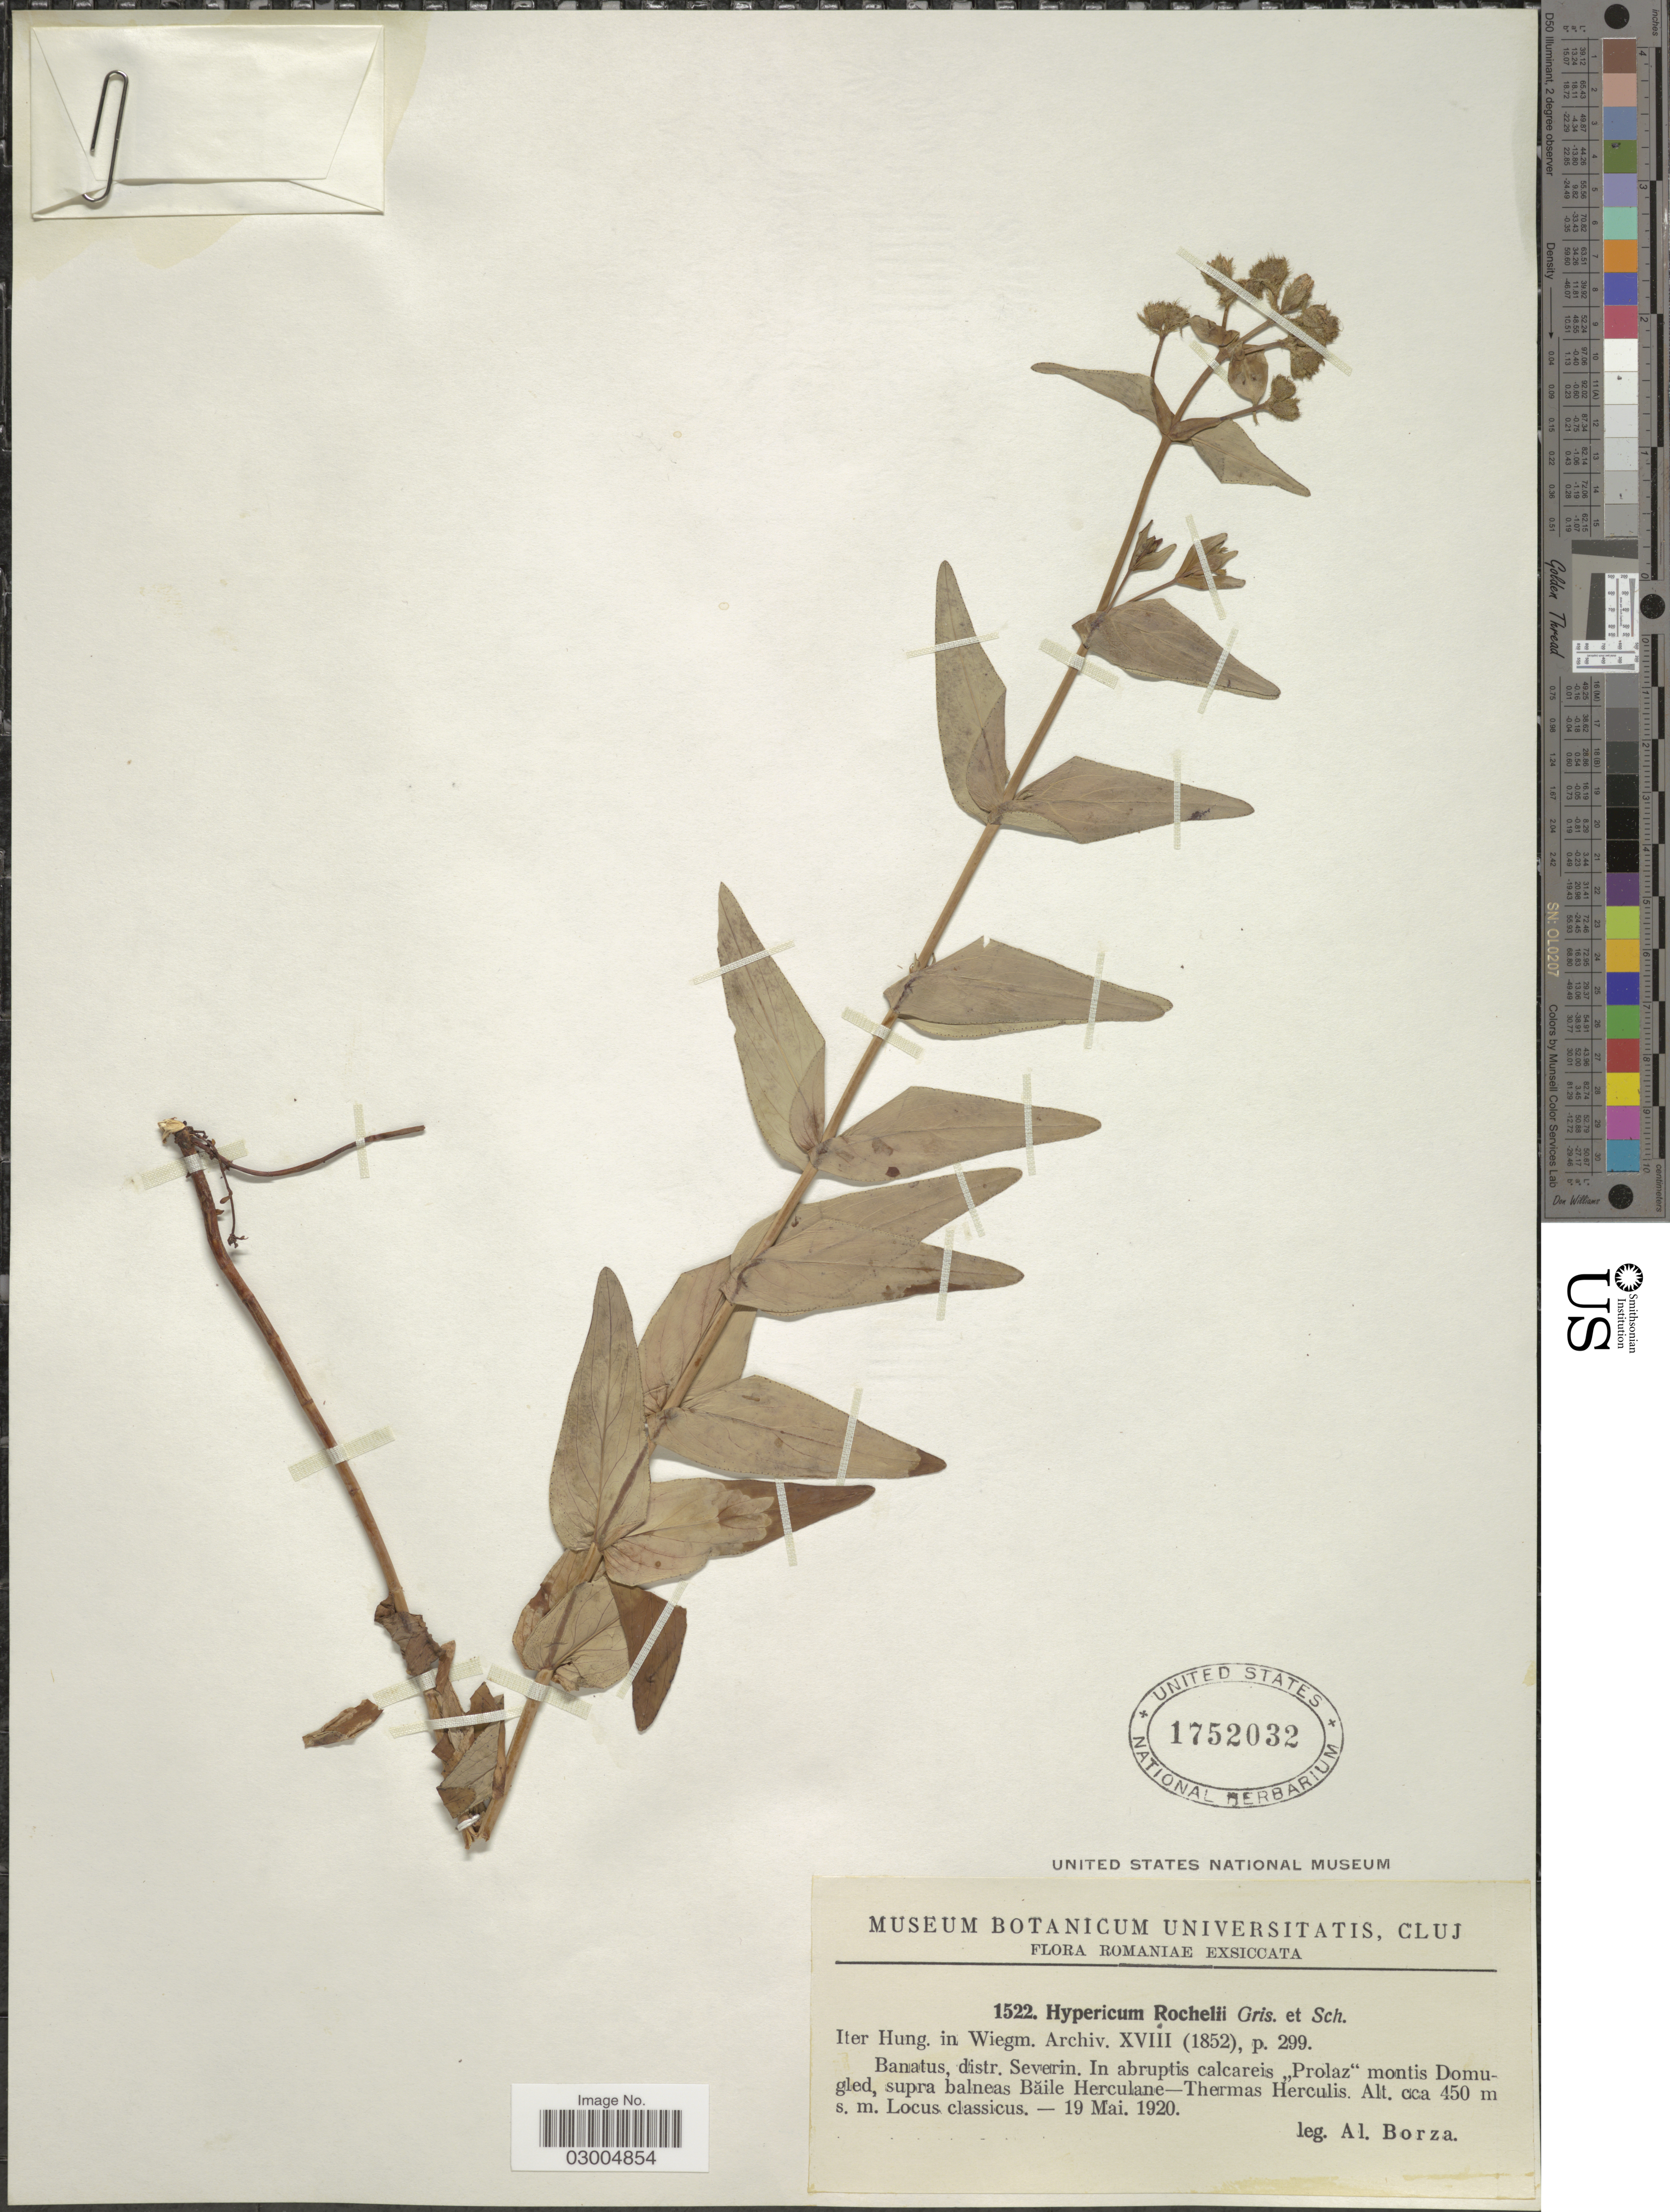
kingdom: Plantae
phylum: Tracheophyta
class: Magnoliopsida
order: Malpighiales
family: Hypericaceae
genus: Hypericum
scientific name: Hypericum rochelii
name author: Griseb. & Schenk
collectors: A. Borza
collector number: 1522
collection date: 1920-05-19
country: Romania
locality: Banatus, distr. Severin. In abruptis calcareis "Prolaz" montis Domugled, supra balneas Baile Herculane - Thermas Herculis.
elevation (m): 450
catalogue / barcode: US 1752032